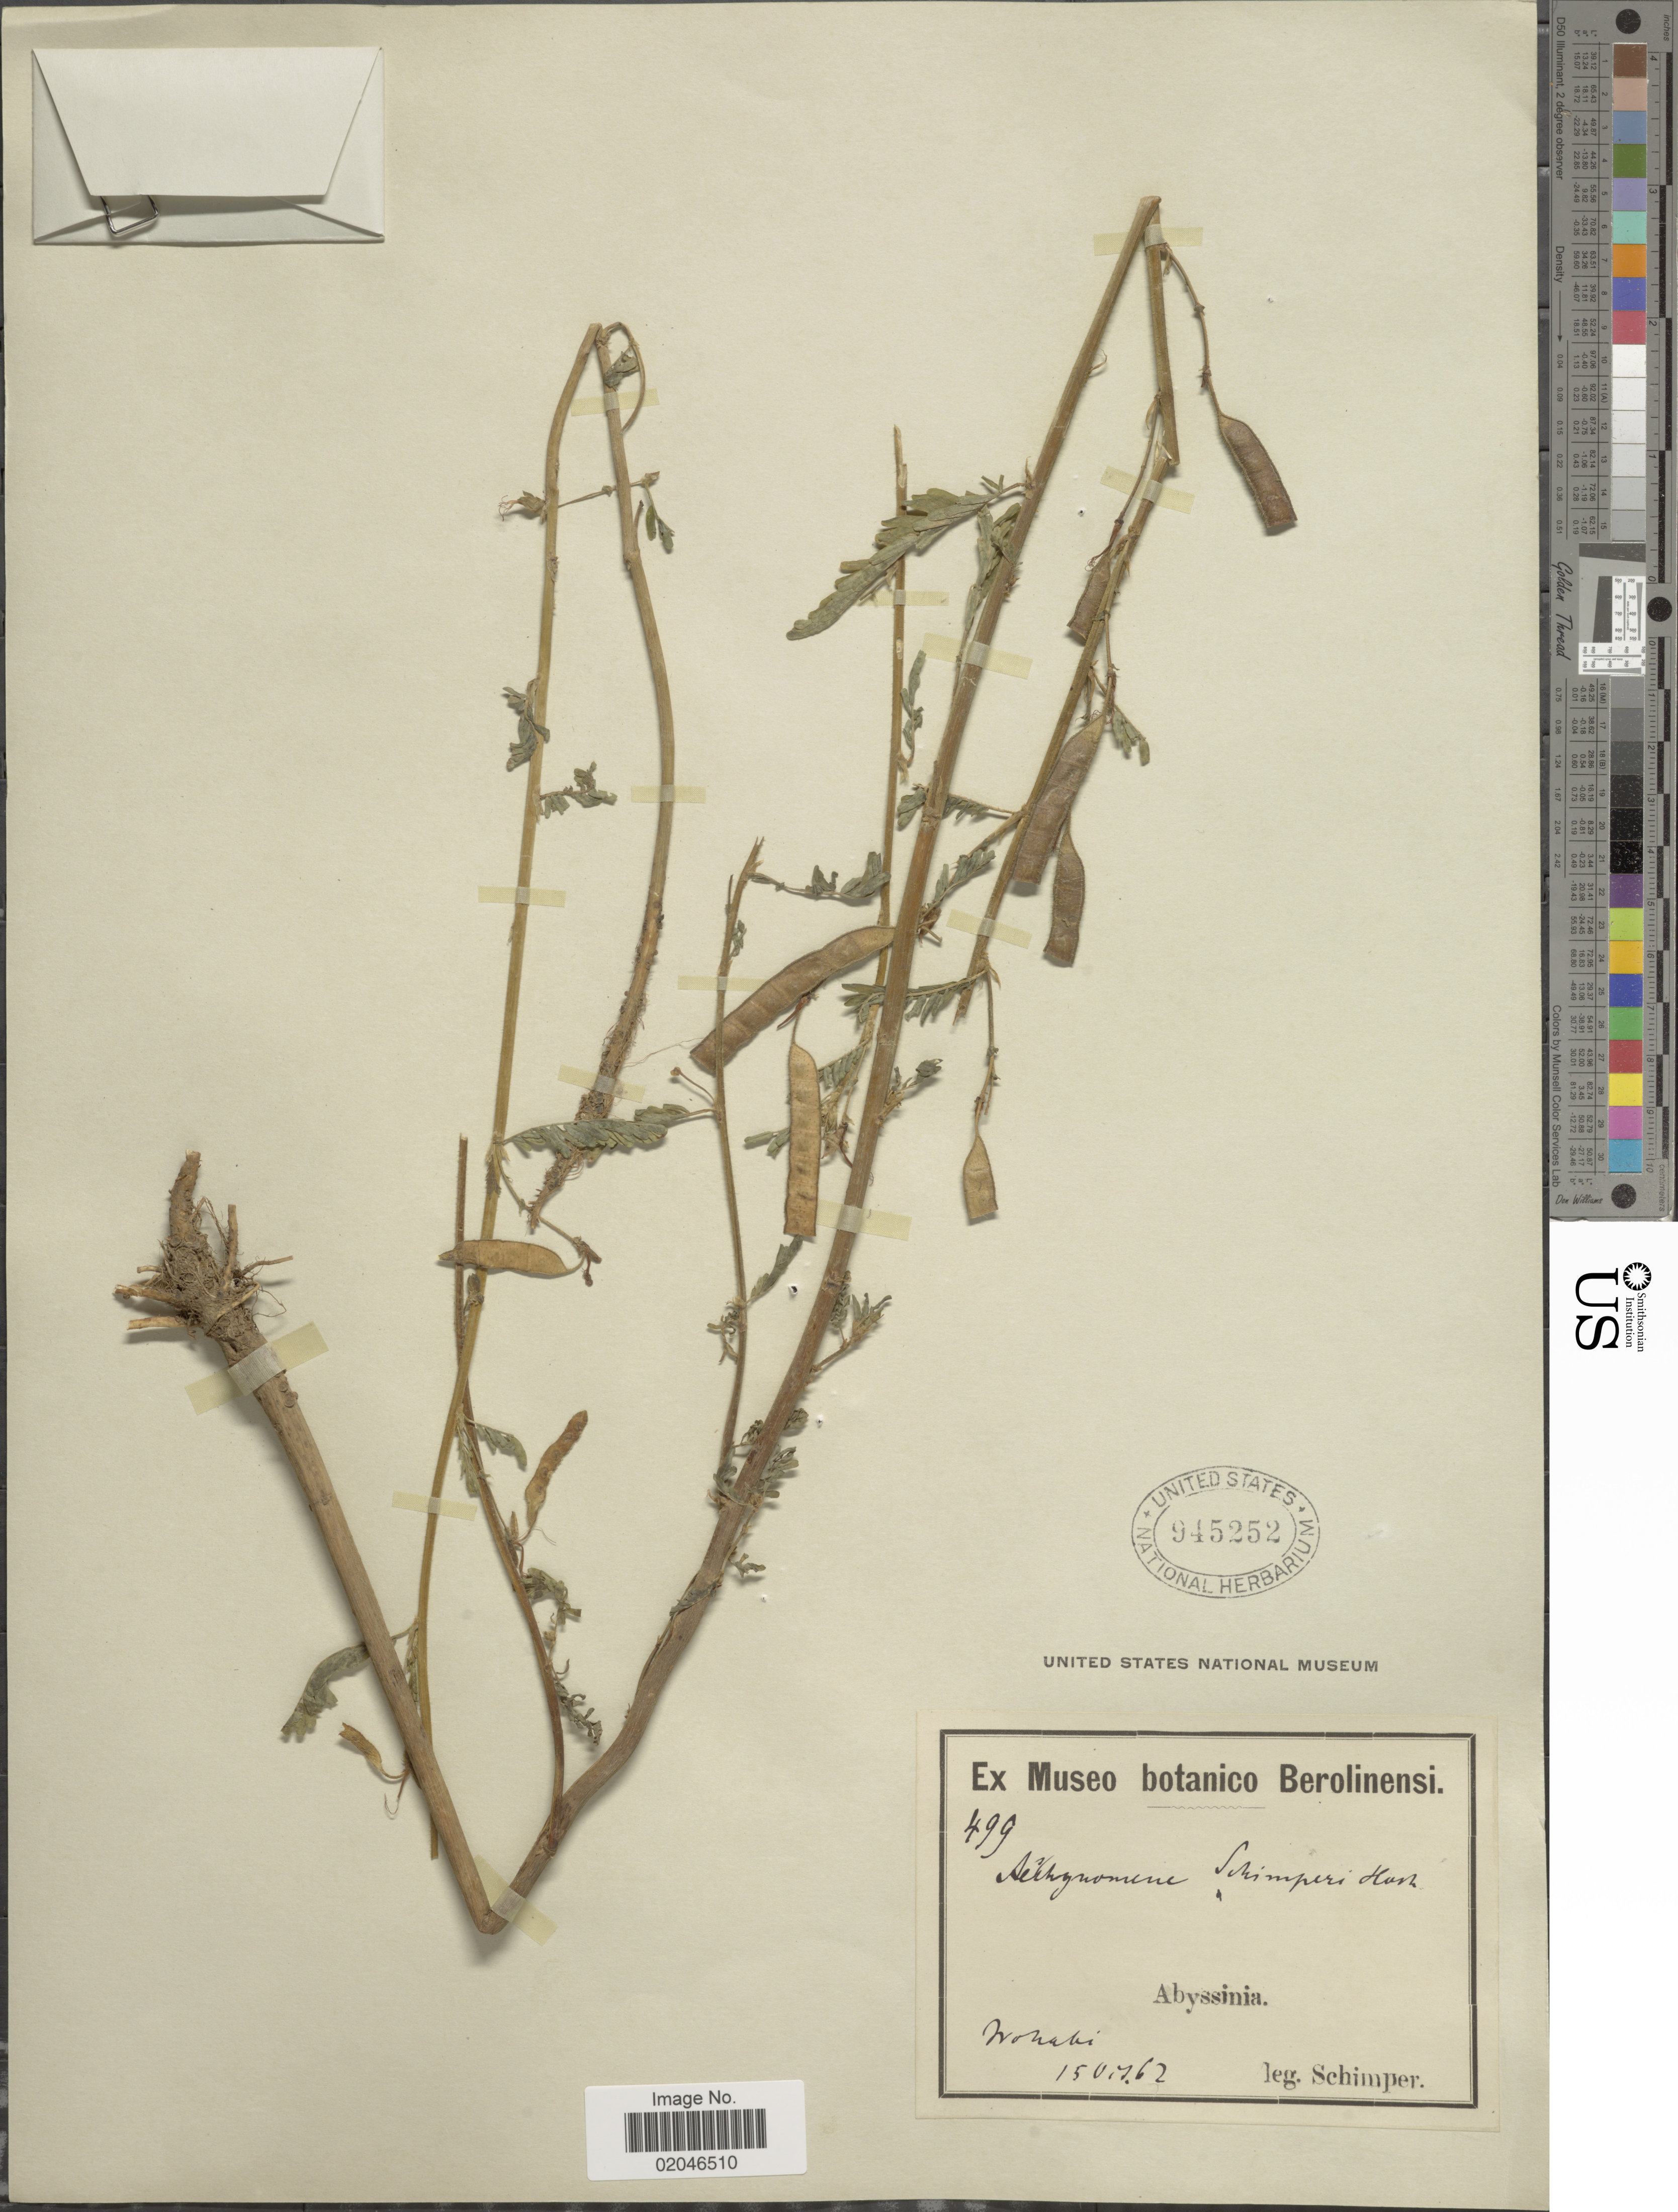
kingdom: Plantae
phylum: Tracheophyta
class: Magnoliopsida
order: Fabales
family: Fabaceae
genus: Aeschynomene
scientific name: Aeschynomene schimperi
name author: Hochst. ex A. Rich.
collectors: -. Schimper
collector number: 499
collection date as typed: Transcribed d/m/y: 15/7/62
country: Eritrea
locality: Abyssinia. Wokabi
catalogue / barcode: US 945252